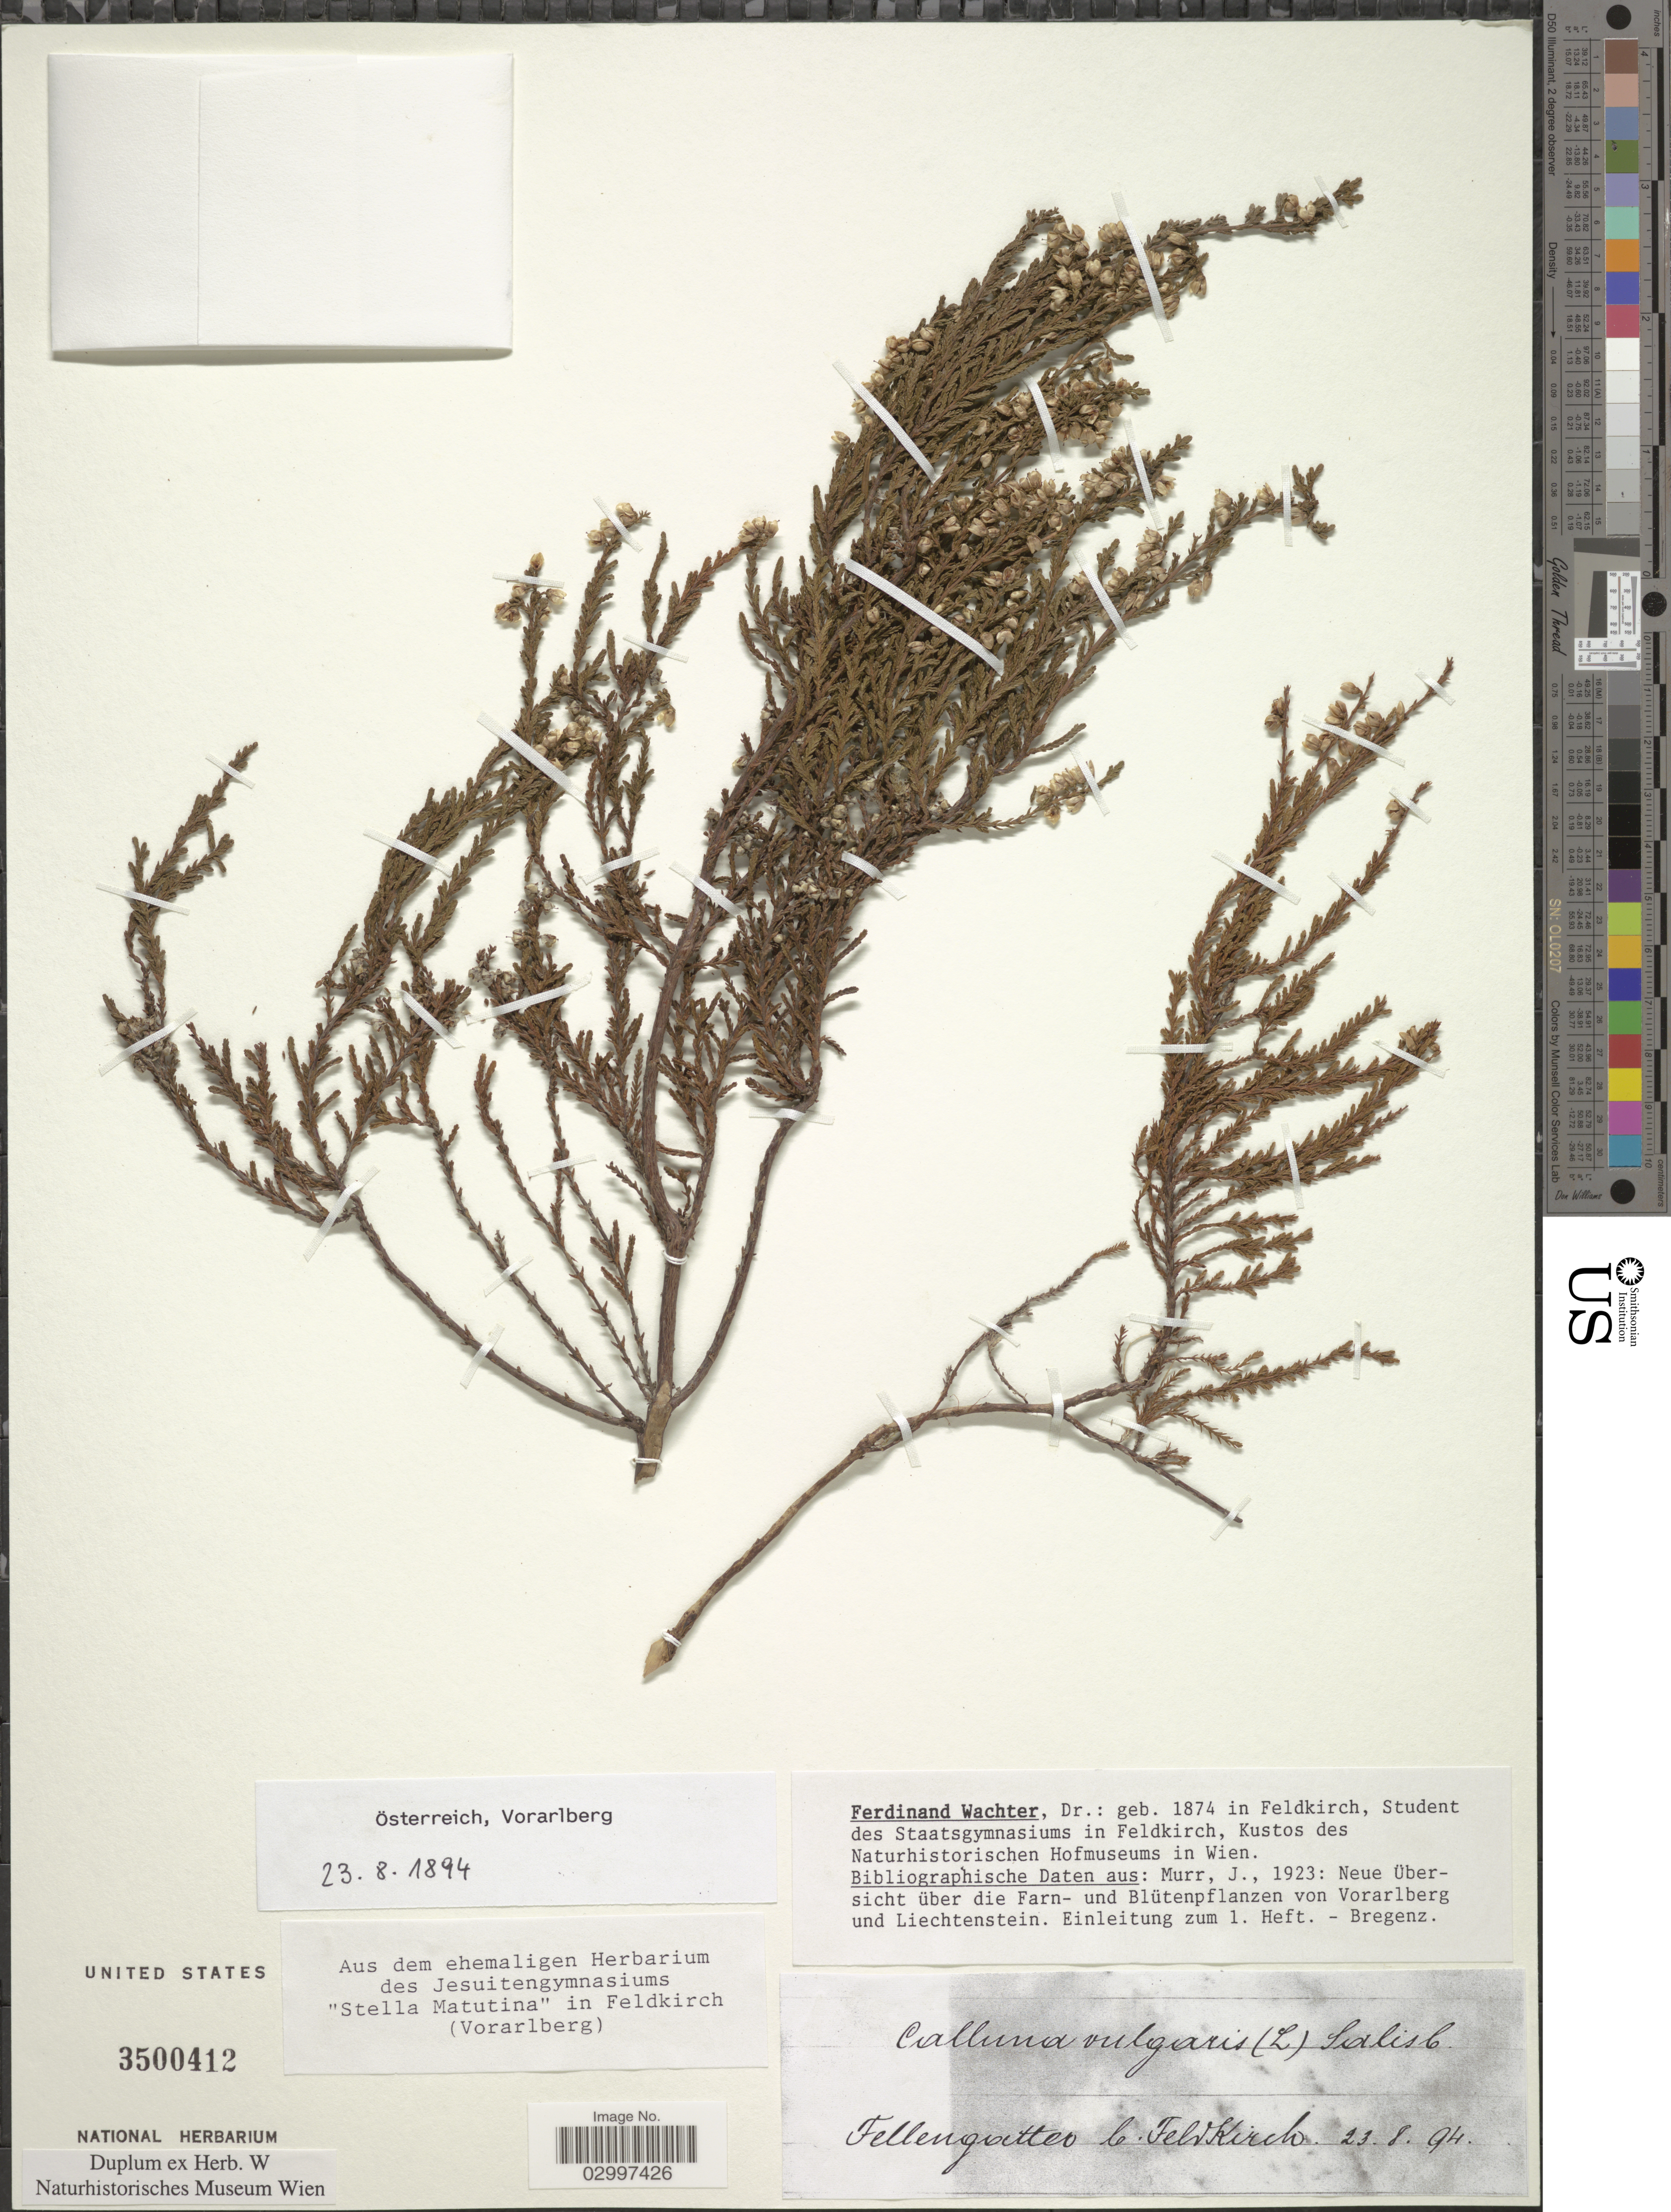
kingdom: Plantae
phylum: Tracheophyta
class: Magnoliopsida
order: Ericales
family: Ericaceae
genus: Calluna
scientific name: Calluna vulgaris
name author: (L.) Hull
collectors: Ex herb. des Jesuitengymnasiums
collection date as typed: Transcribed d/m/y: 23/8/94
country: Austria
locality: Fellengatter b. FeldKirch. (Vorarlberg).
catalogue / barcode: US 3500412